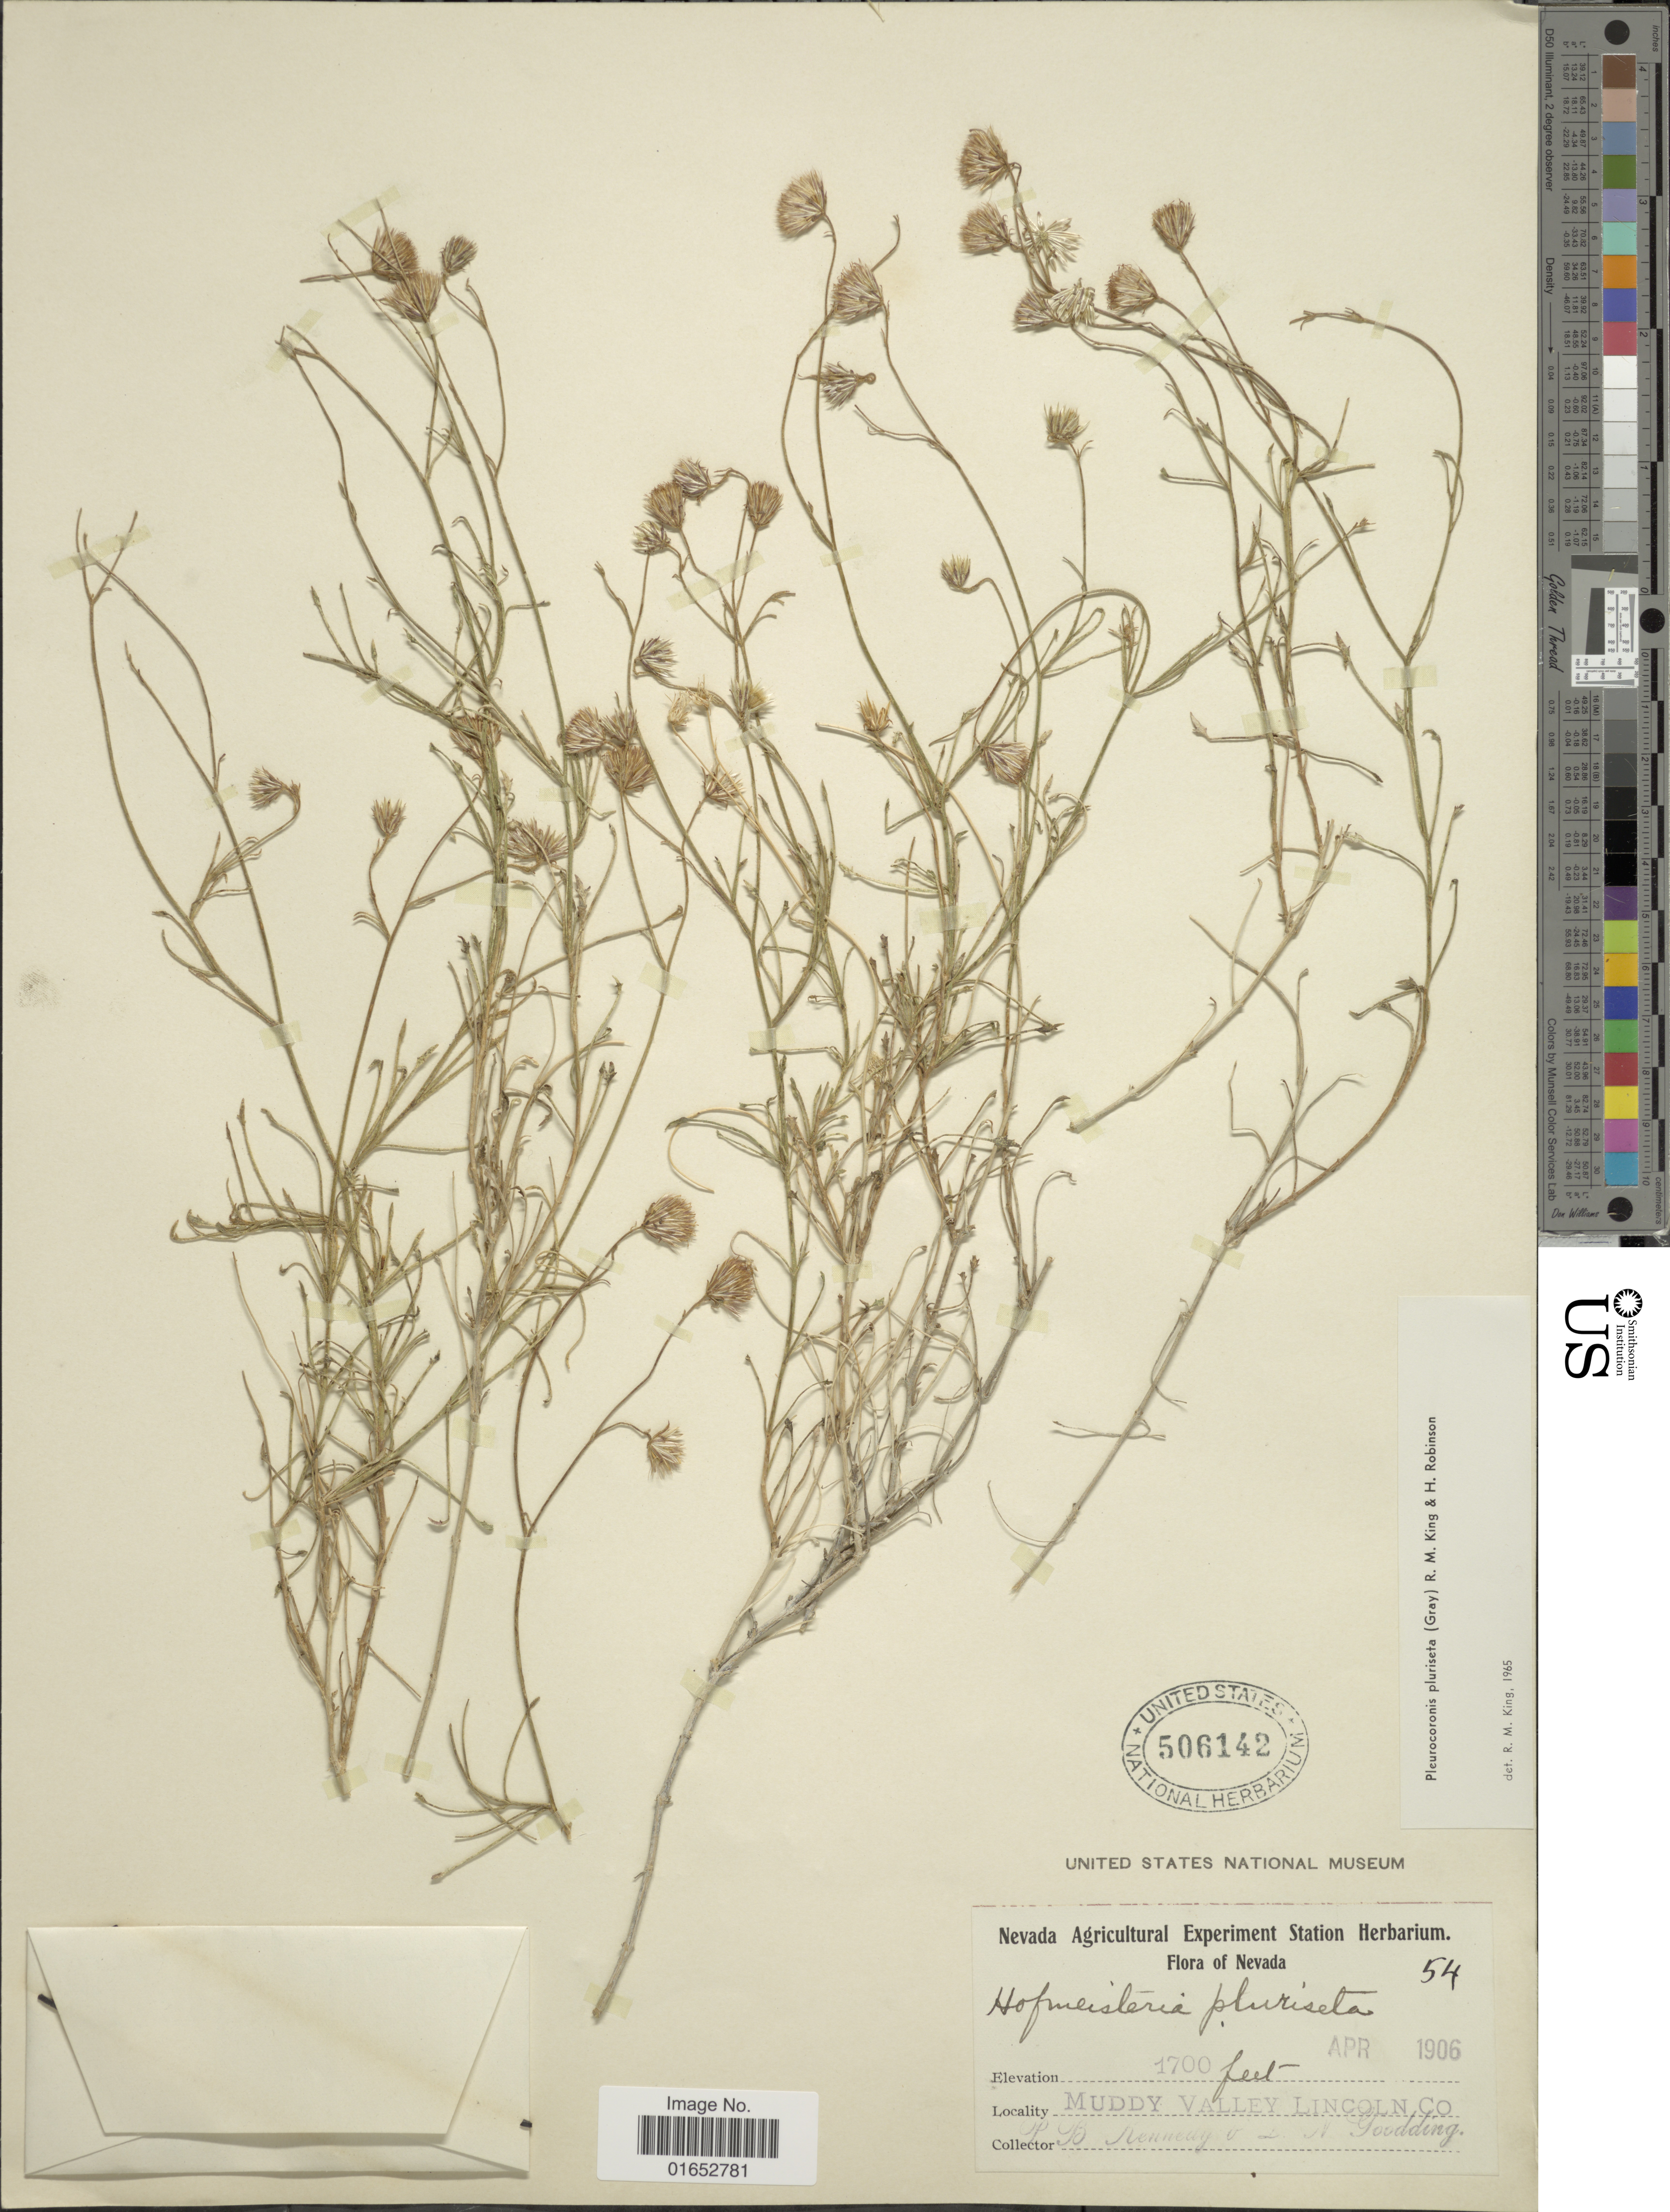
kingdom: Plantae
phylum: Tracheophyta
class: Magnoliopsida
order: Asterales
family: Asteraceae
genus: Pleurocoronis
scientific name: Pleurocoronis pluriseta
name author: (A. Gray) R.M. King & H. Rob.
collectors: P. B. Kennedy & L. N. Goodding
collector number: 54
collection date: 1906-04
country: United States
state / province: Nevada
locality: Muddy Valley Lincoln Co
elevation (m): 518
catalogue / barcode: US 506142